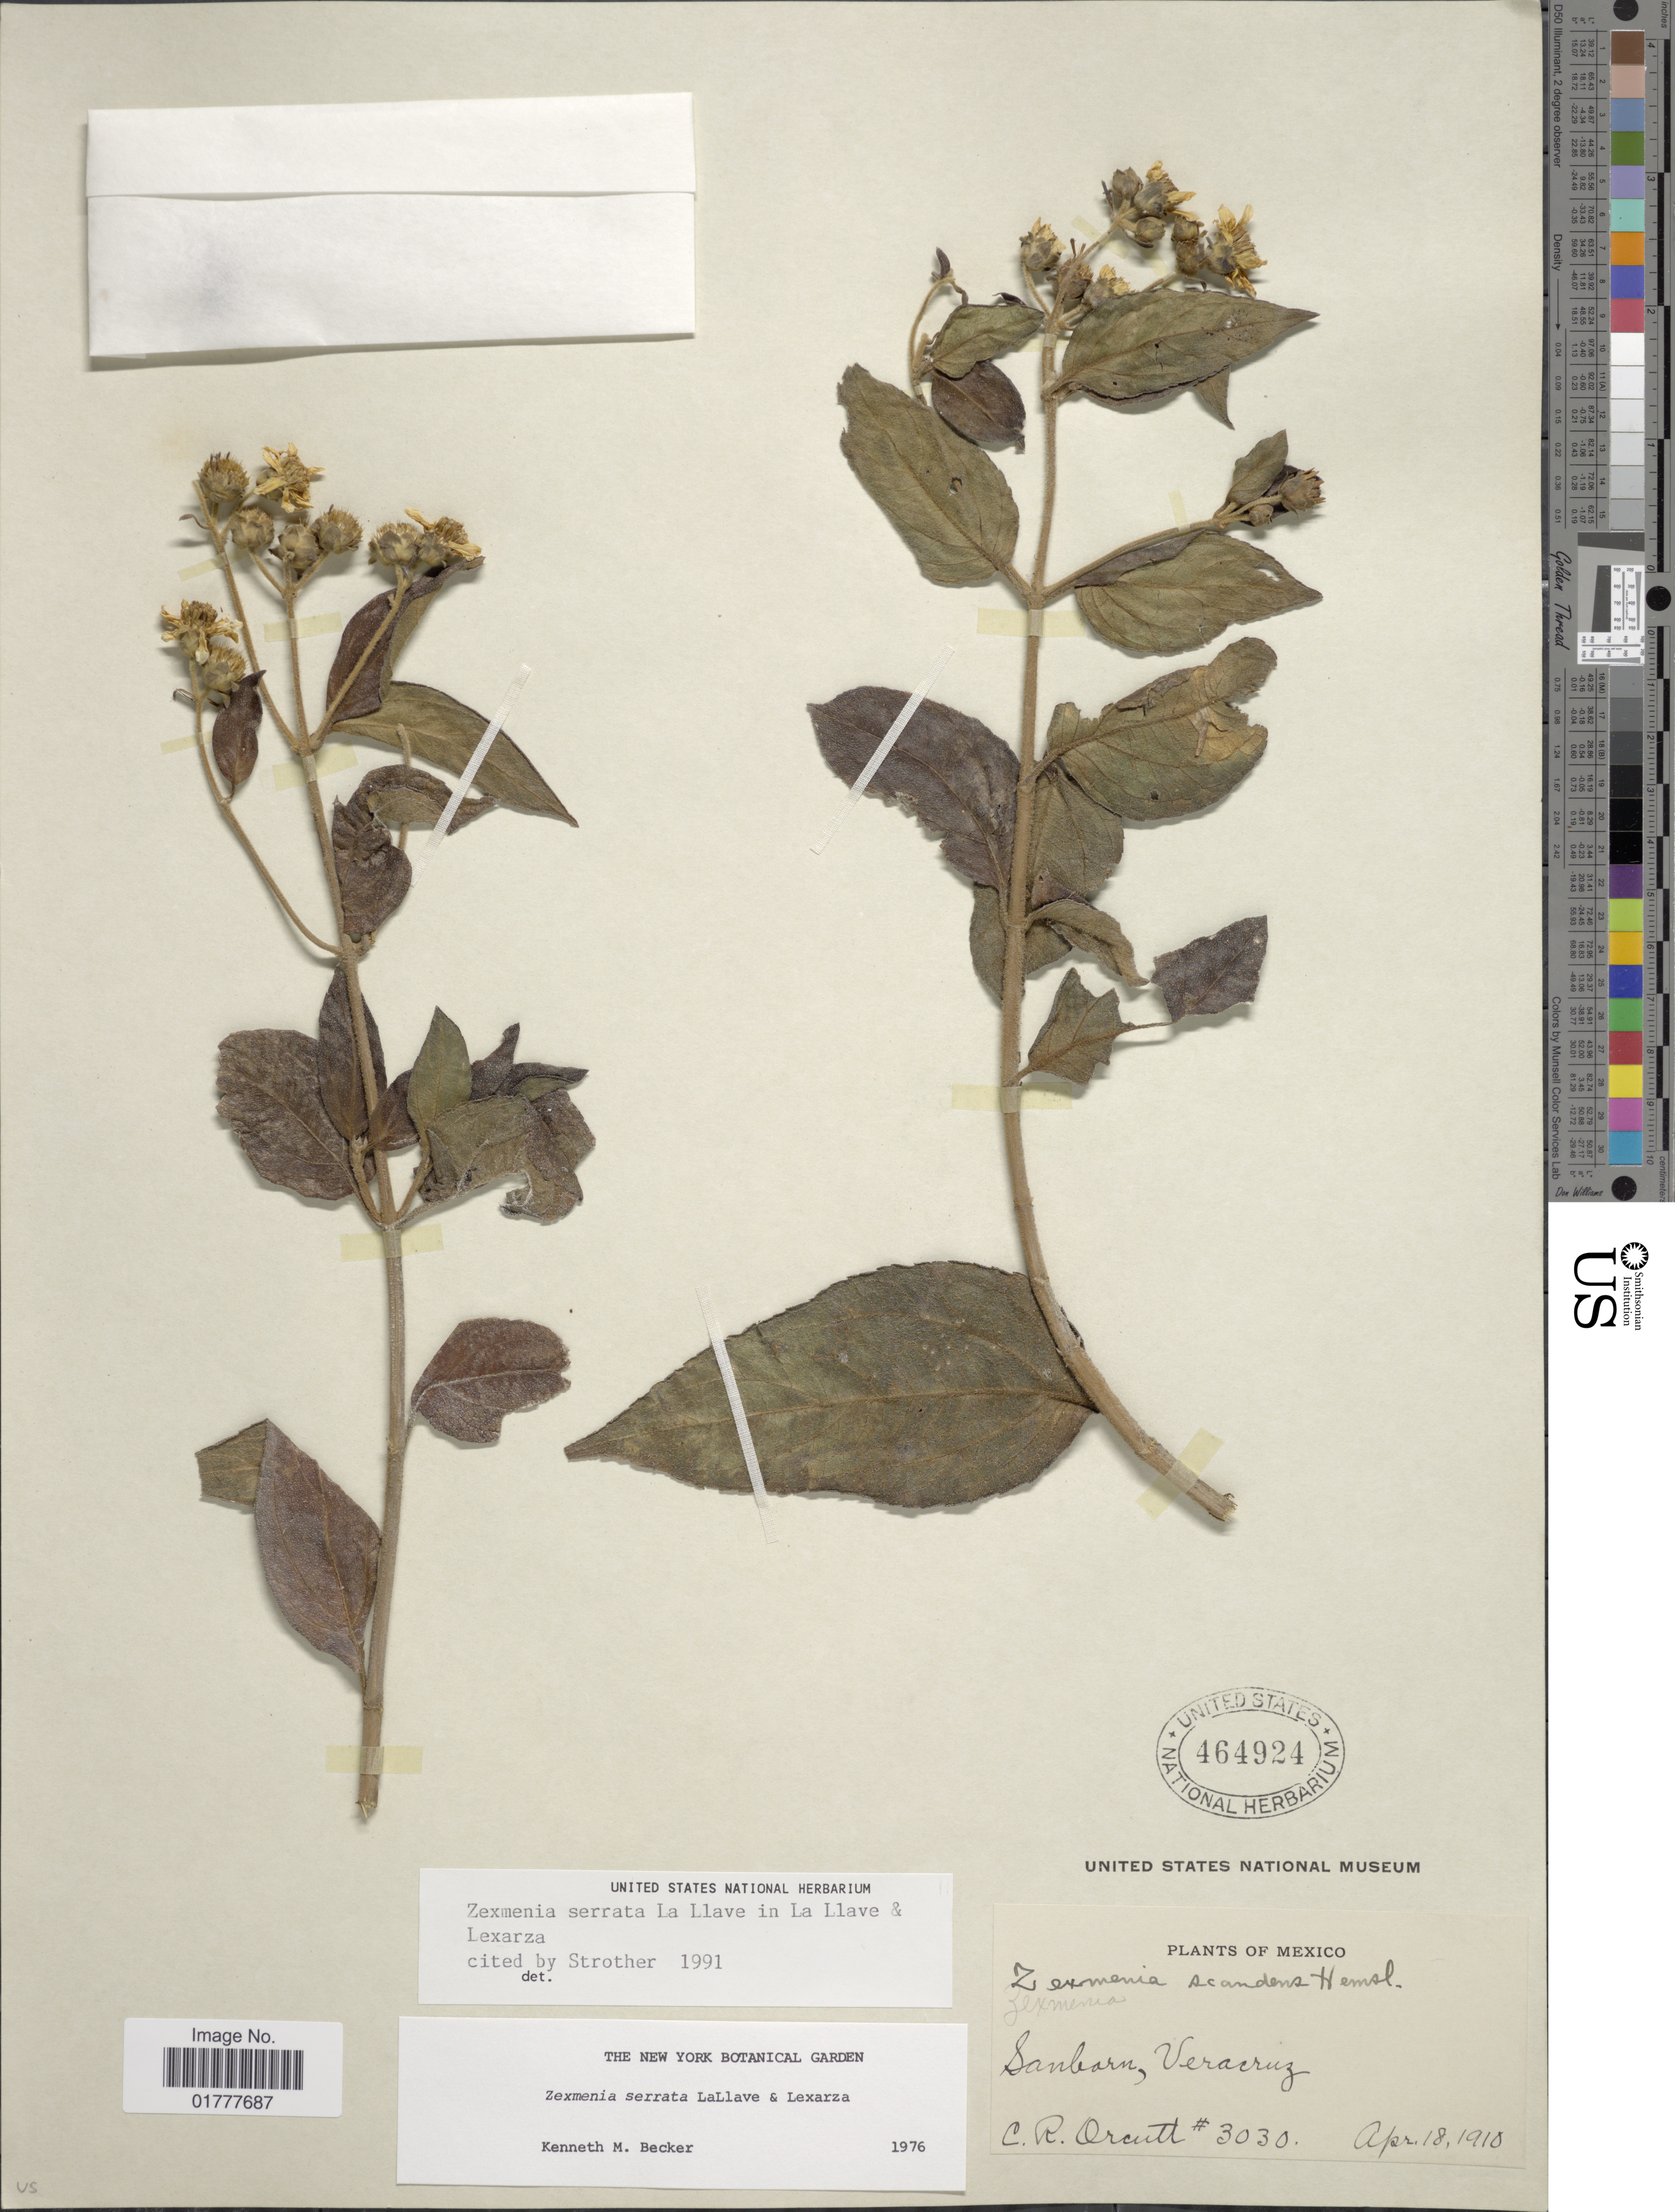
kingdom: Plantae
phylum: Tracheophyta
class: Magnoliopsida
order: Asterales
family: Asteraceae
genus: Zexmenia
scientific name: Zexmenia serrata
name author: La Llave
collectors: C. R. Orcutt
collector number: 3030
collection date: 1910-04-18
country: Mexico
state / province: Veracruz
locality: Mexico. Sanbarn, Veracruz.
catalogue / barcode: US 464924